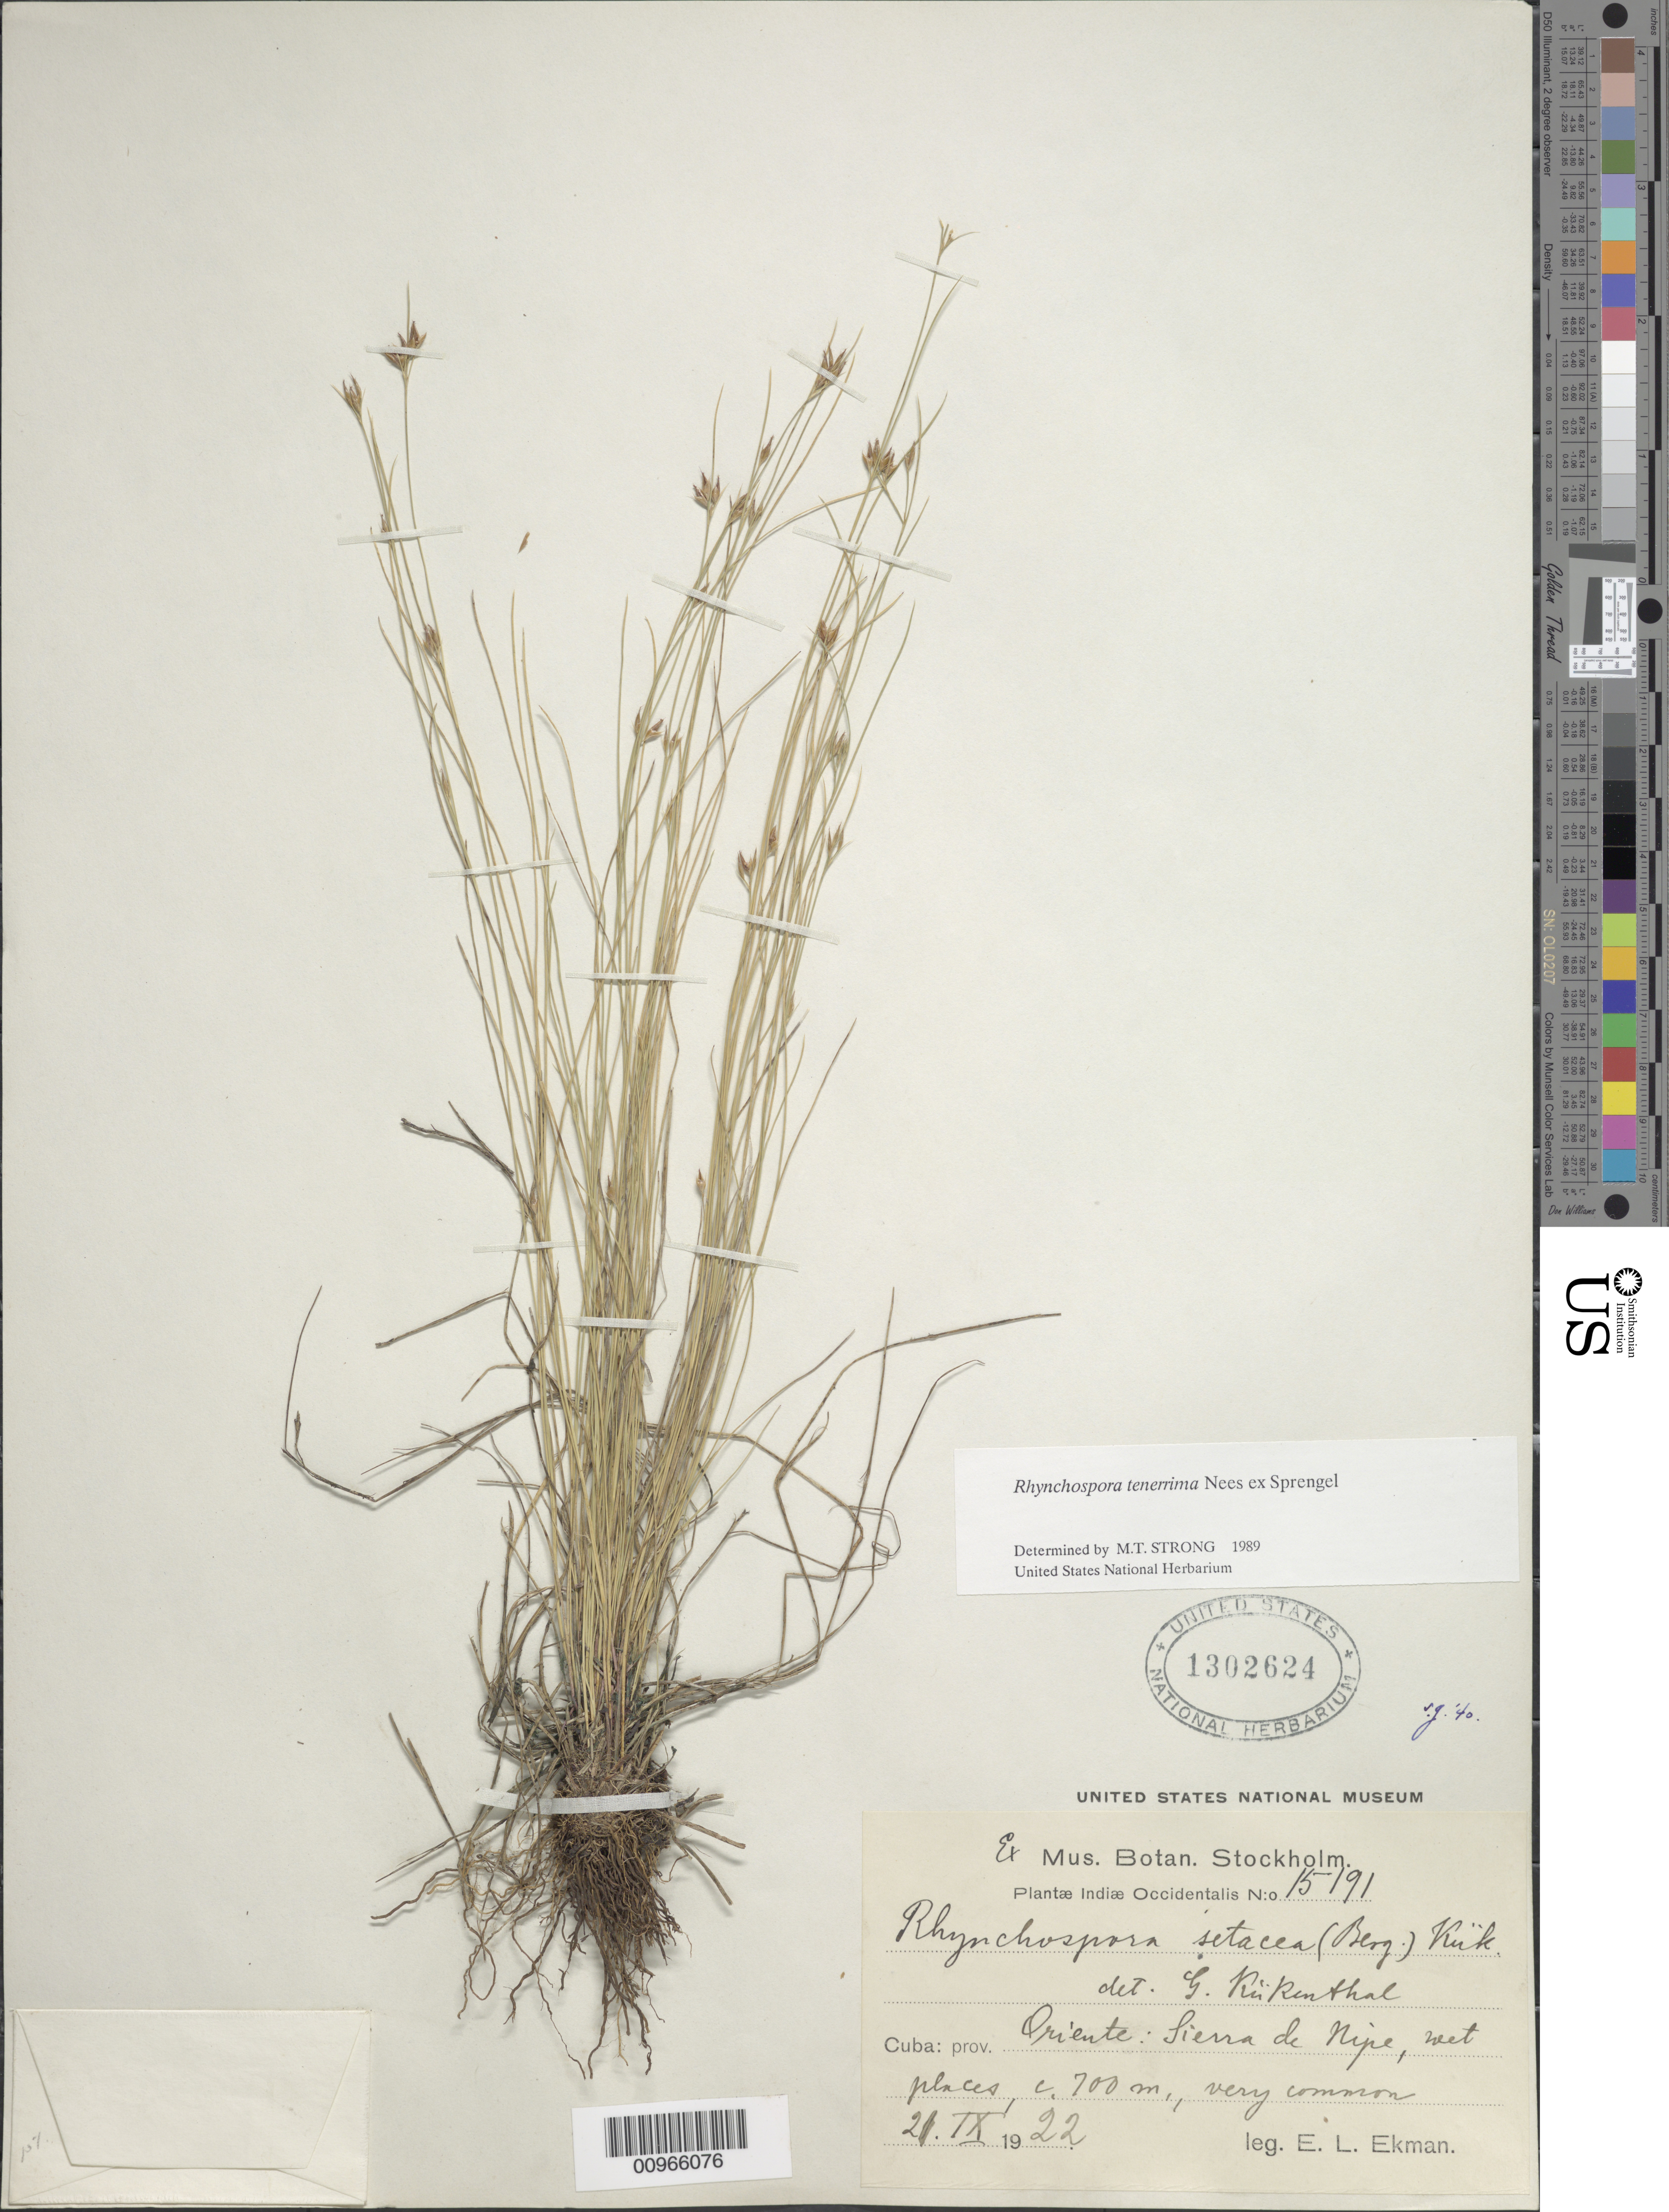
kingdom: Plantae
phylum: Tracheophyta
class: Liliopsida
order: Poales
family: Cyperaceae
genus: Rhynchospora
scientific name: Rhynchospora tenerrima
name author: Nees ex Spreng.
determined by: Strong, M. T., (US), Smithsonian Institution - National Museum of Natural History (UNITED STATES)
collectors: E. L. Ekman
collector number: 15191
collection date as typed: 21 Sep 1922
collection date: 1922-09-21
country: Cuba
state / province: Holguín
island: Cuba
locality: Sierra de Nipe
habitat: Wet places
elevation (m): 700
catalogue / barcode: US 1302624